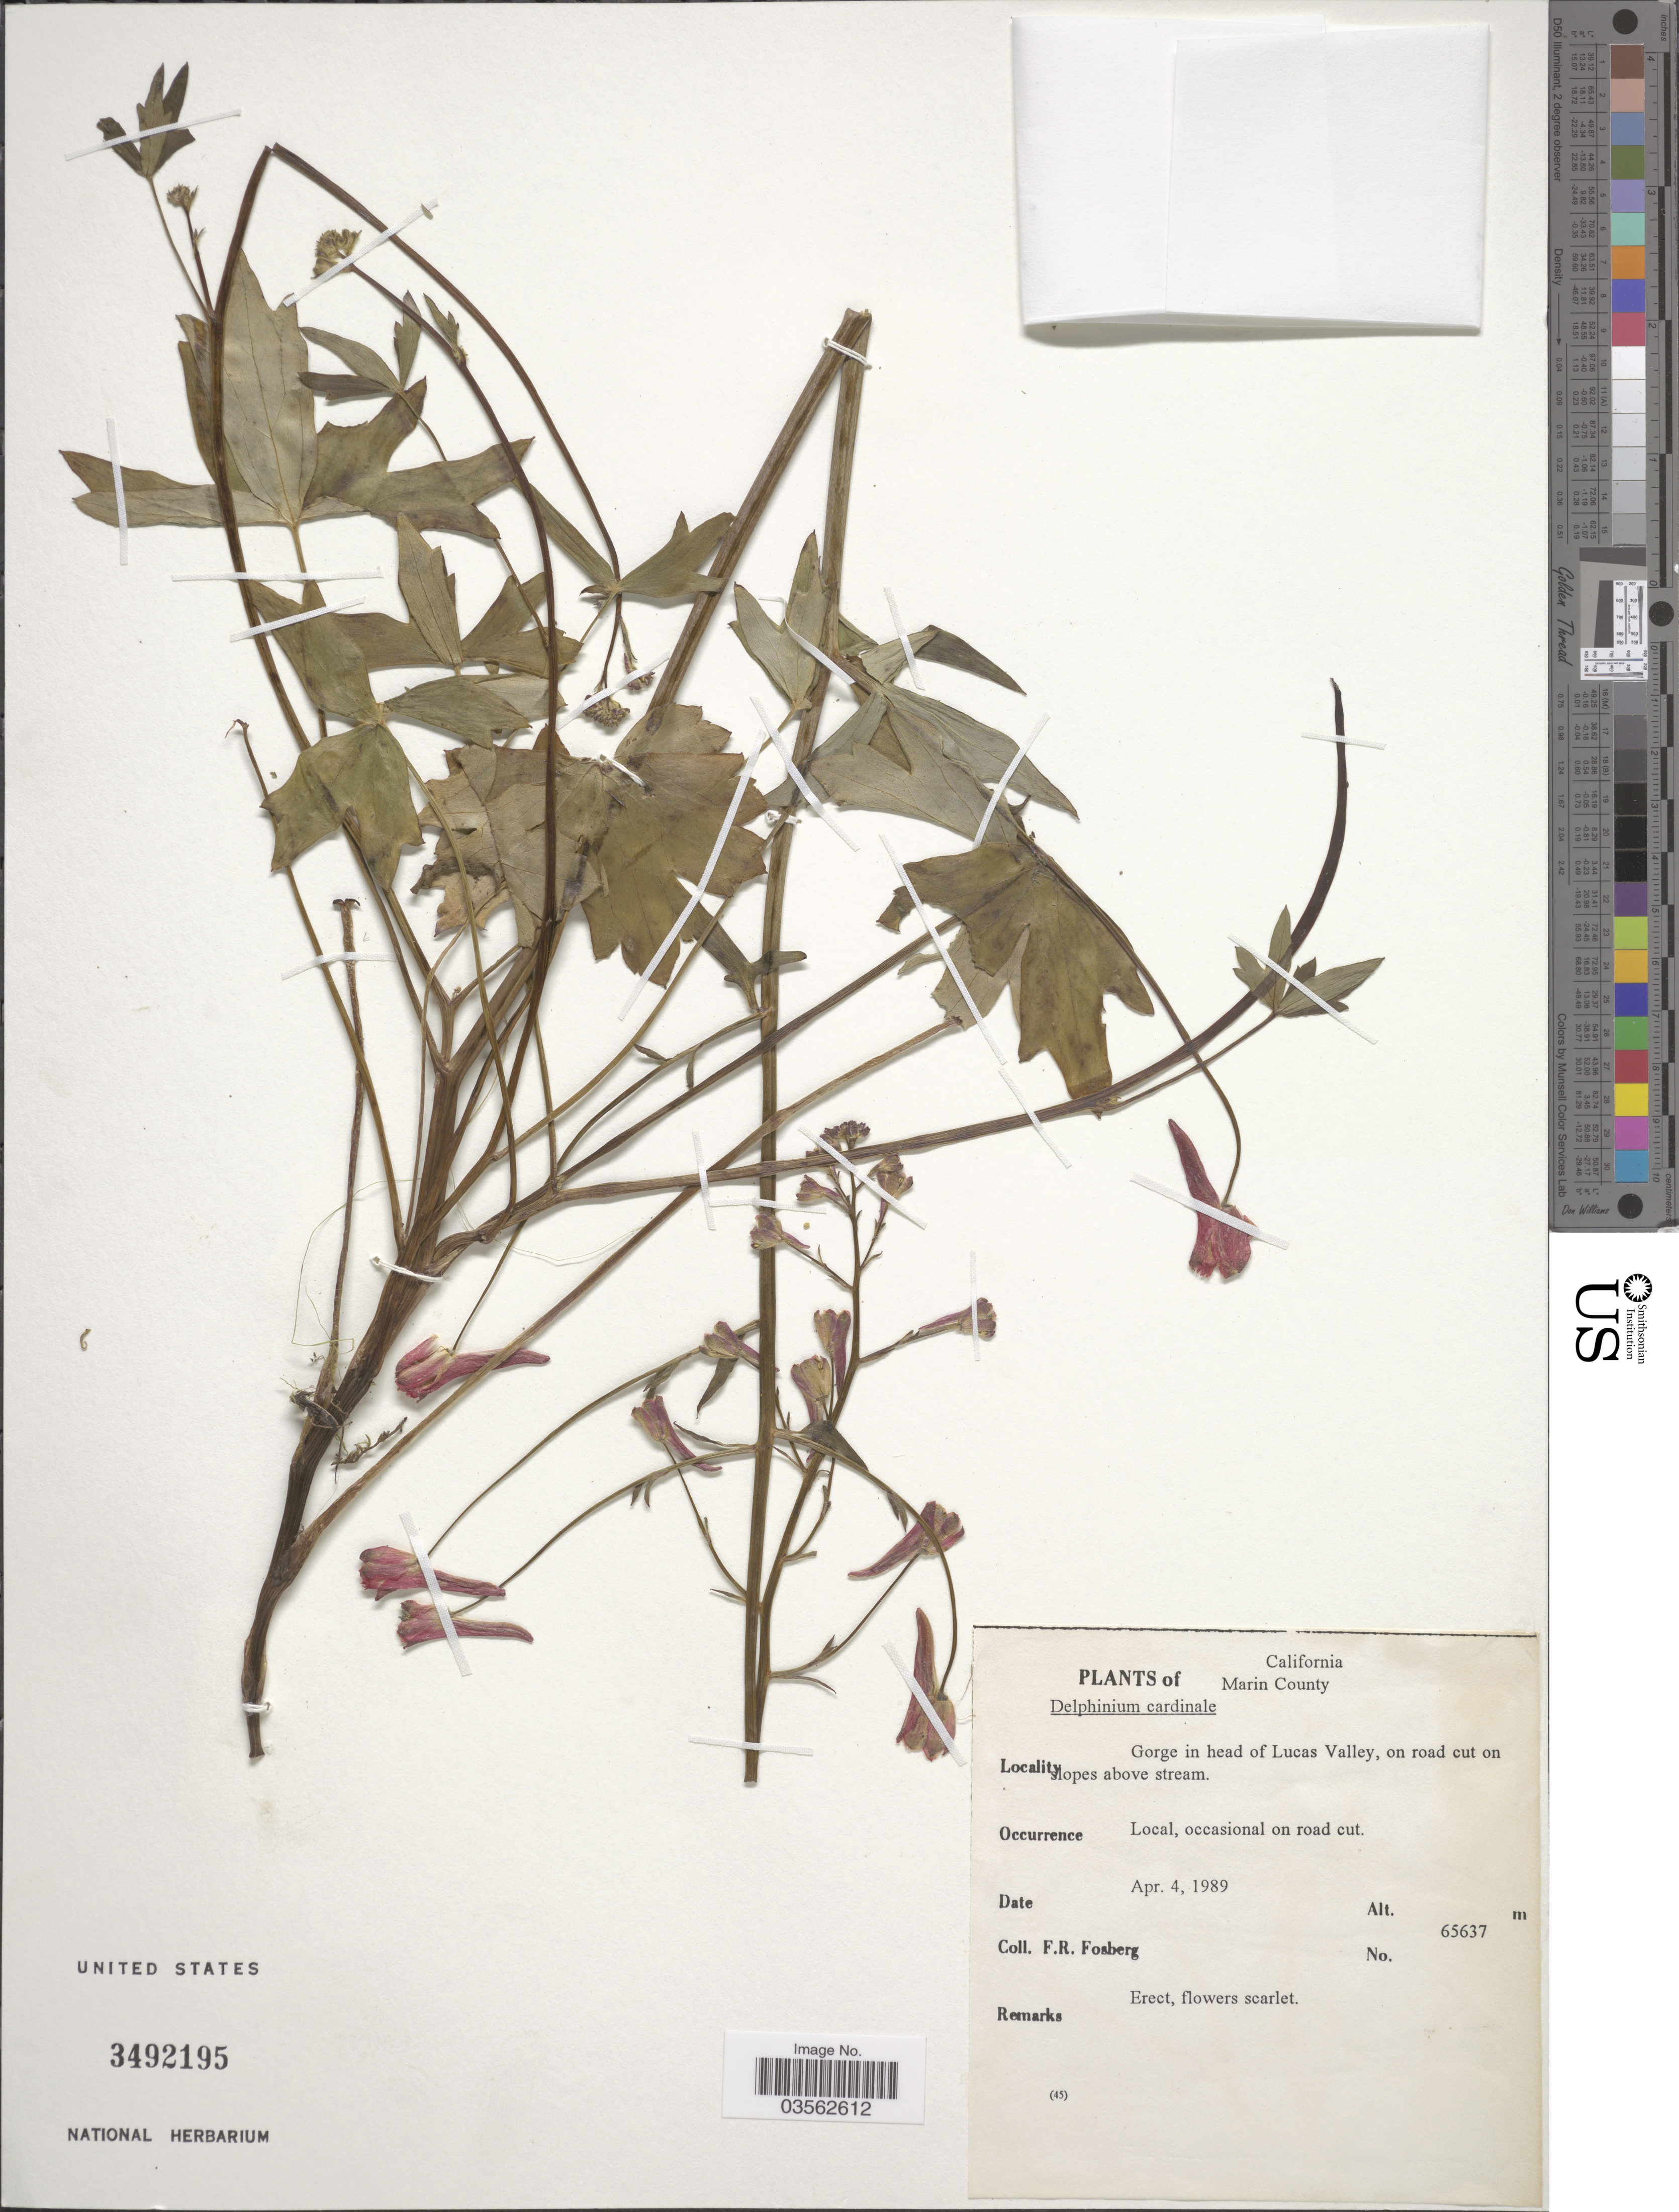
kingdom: Plantae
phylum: Tracheophyta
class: Magnoliopsida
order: Ranunculales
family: Ranunculaceae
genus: Delphinium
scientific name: Delphinium cardinale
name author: Hook.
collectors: F. R. Fosberg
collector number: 65637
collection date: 1989-04-04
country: United States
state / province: California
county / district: Marin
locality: Marin County. Gorge in head of Lucas Valley, on road cut on slopes above stream.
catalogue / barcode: US 3492195